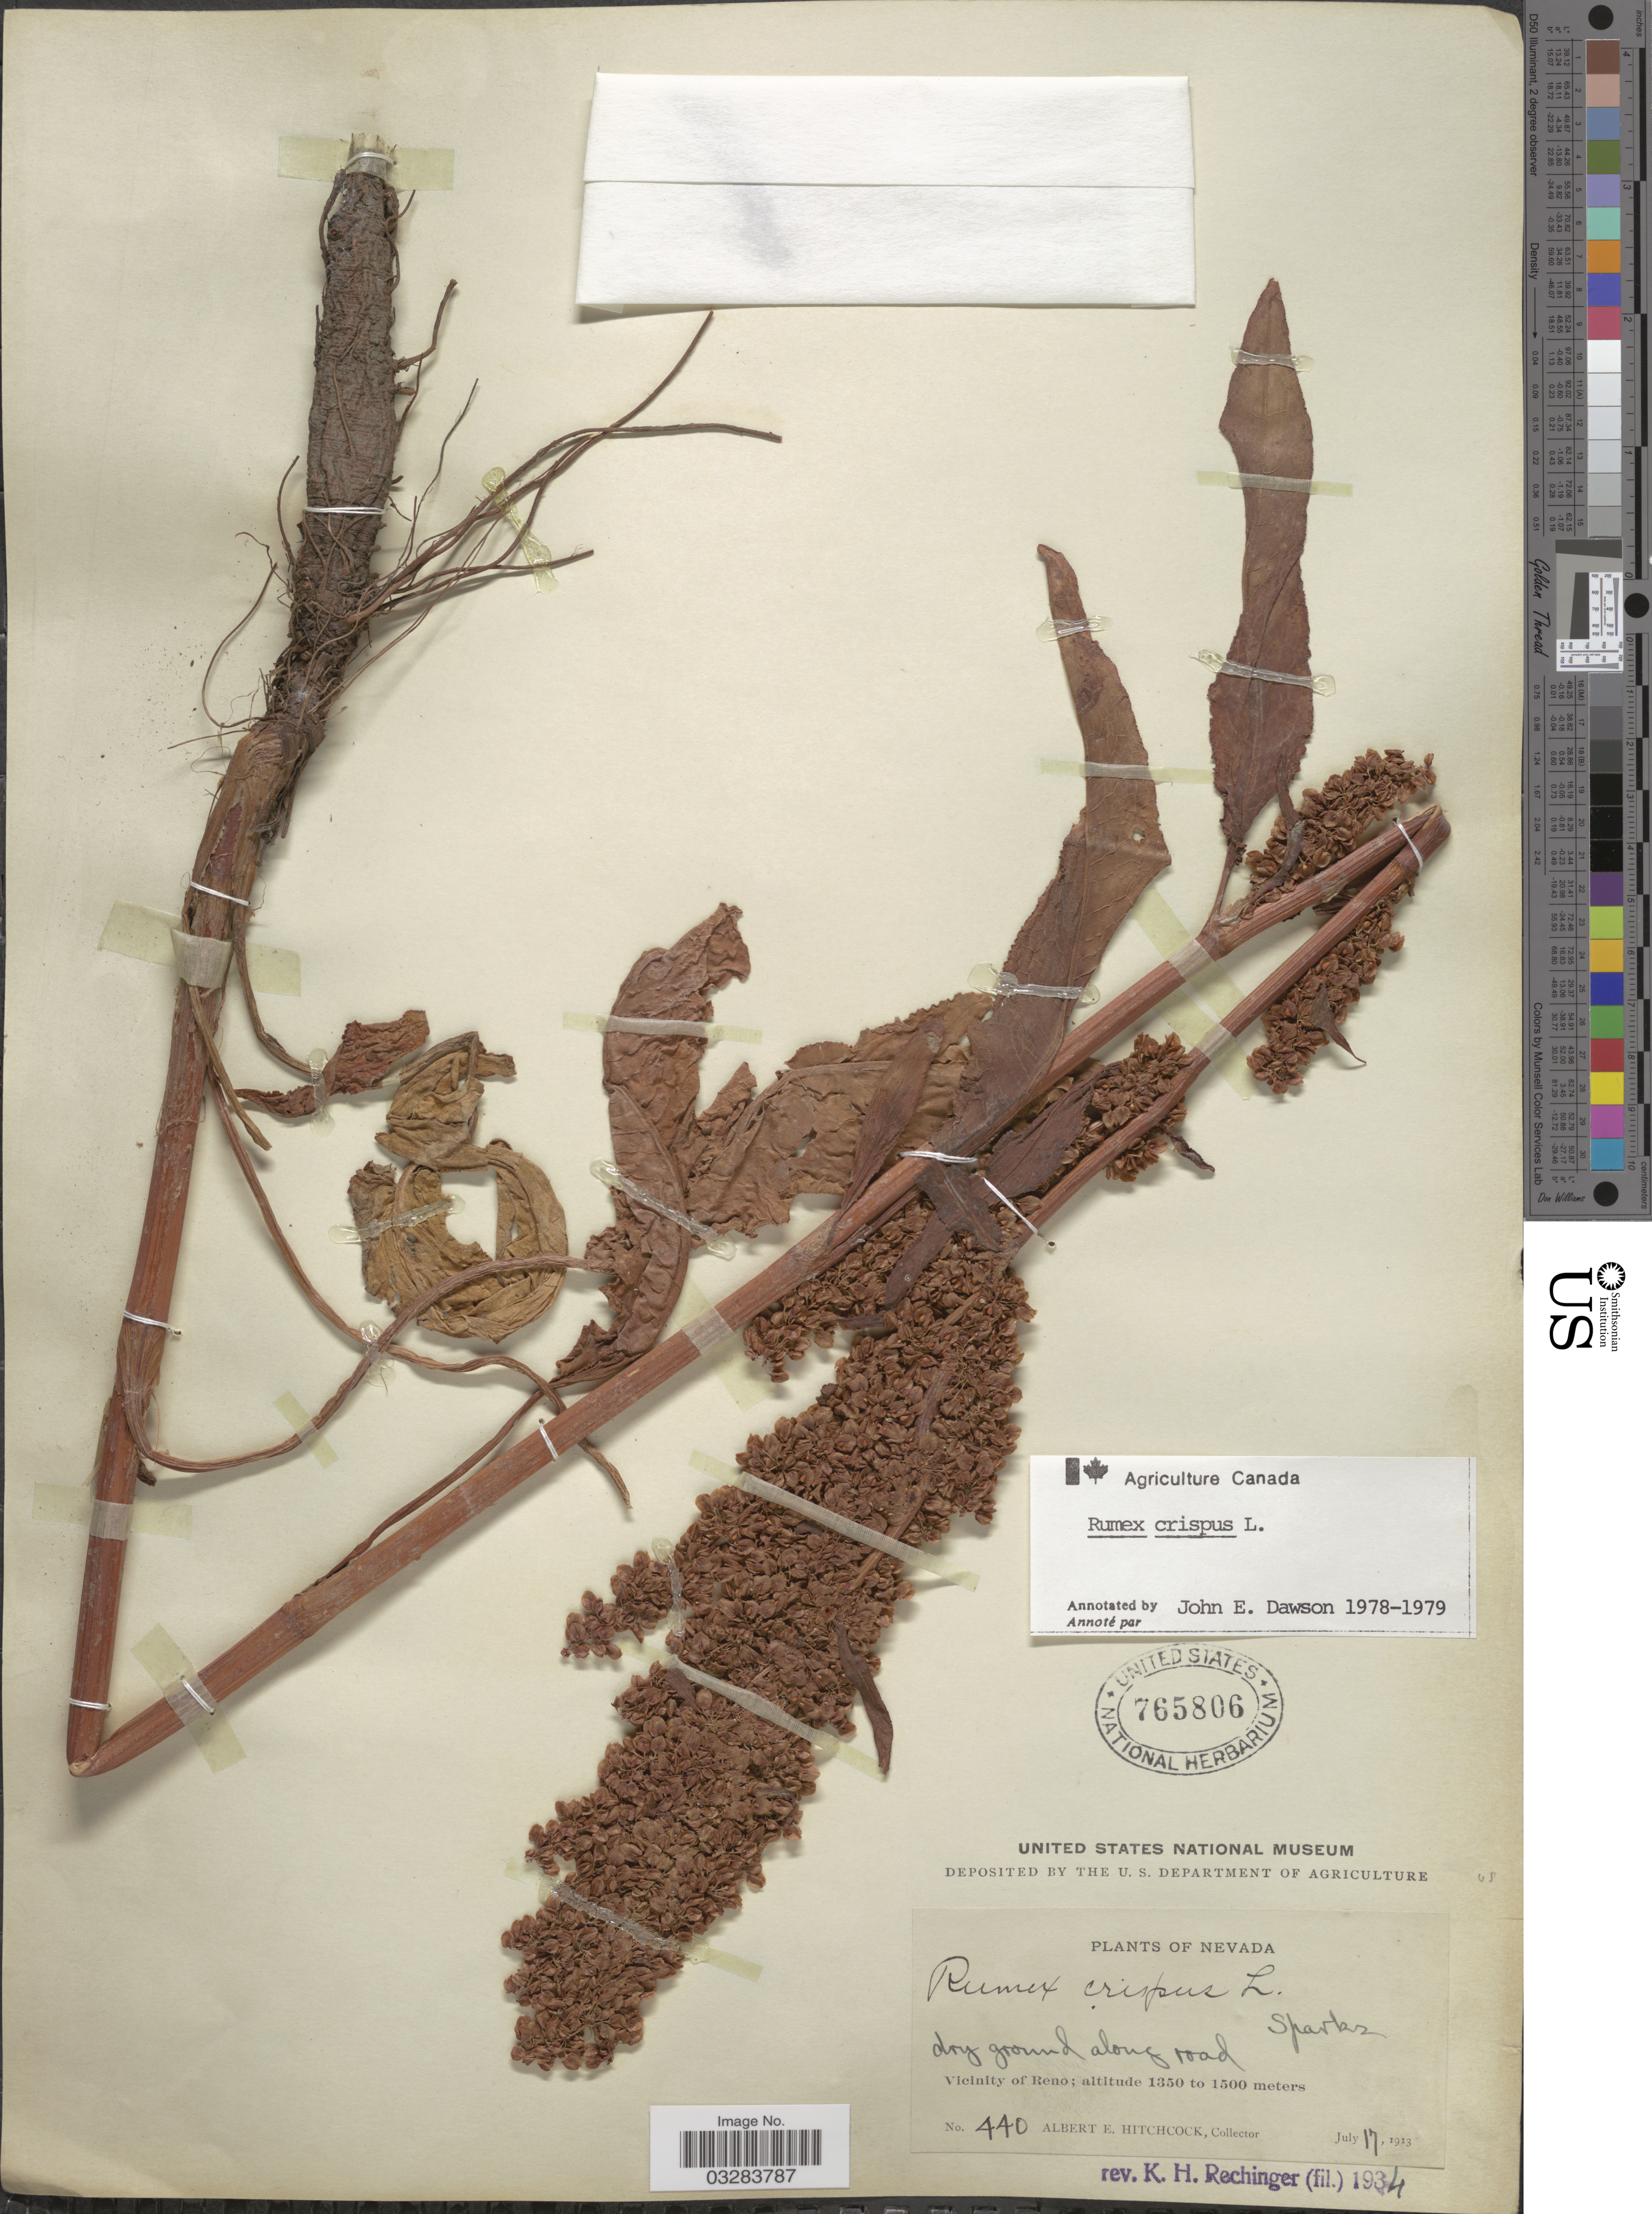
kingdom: Plantae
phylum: Tracheophyta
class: Magnoliopsida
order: Caryophyllales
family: Polygonaceae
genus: Rumex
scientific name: Rumex crispus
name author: L.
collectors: A. Hitchcock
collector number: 440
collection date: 1913-07-17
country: United States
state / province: Nevada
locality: Vicinity of Reno.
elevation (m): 1350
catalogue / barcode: US 765806